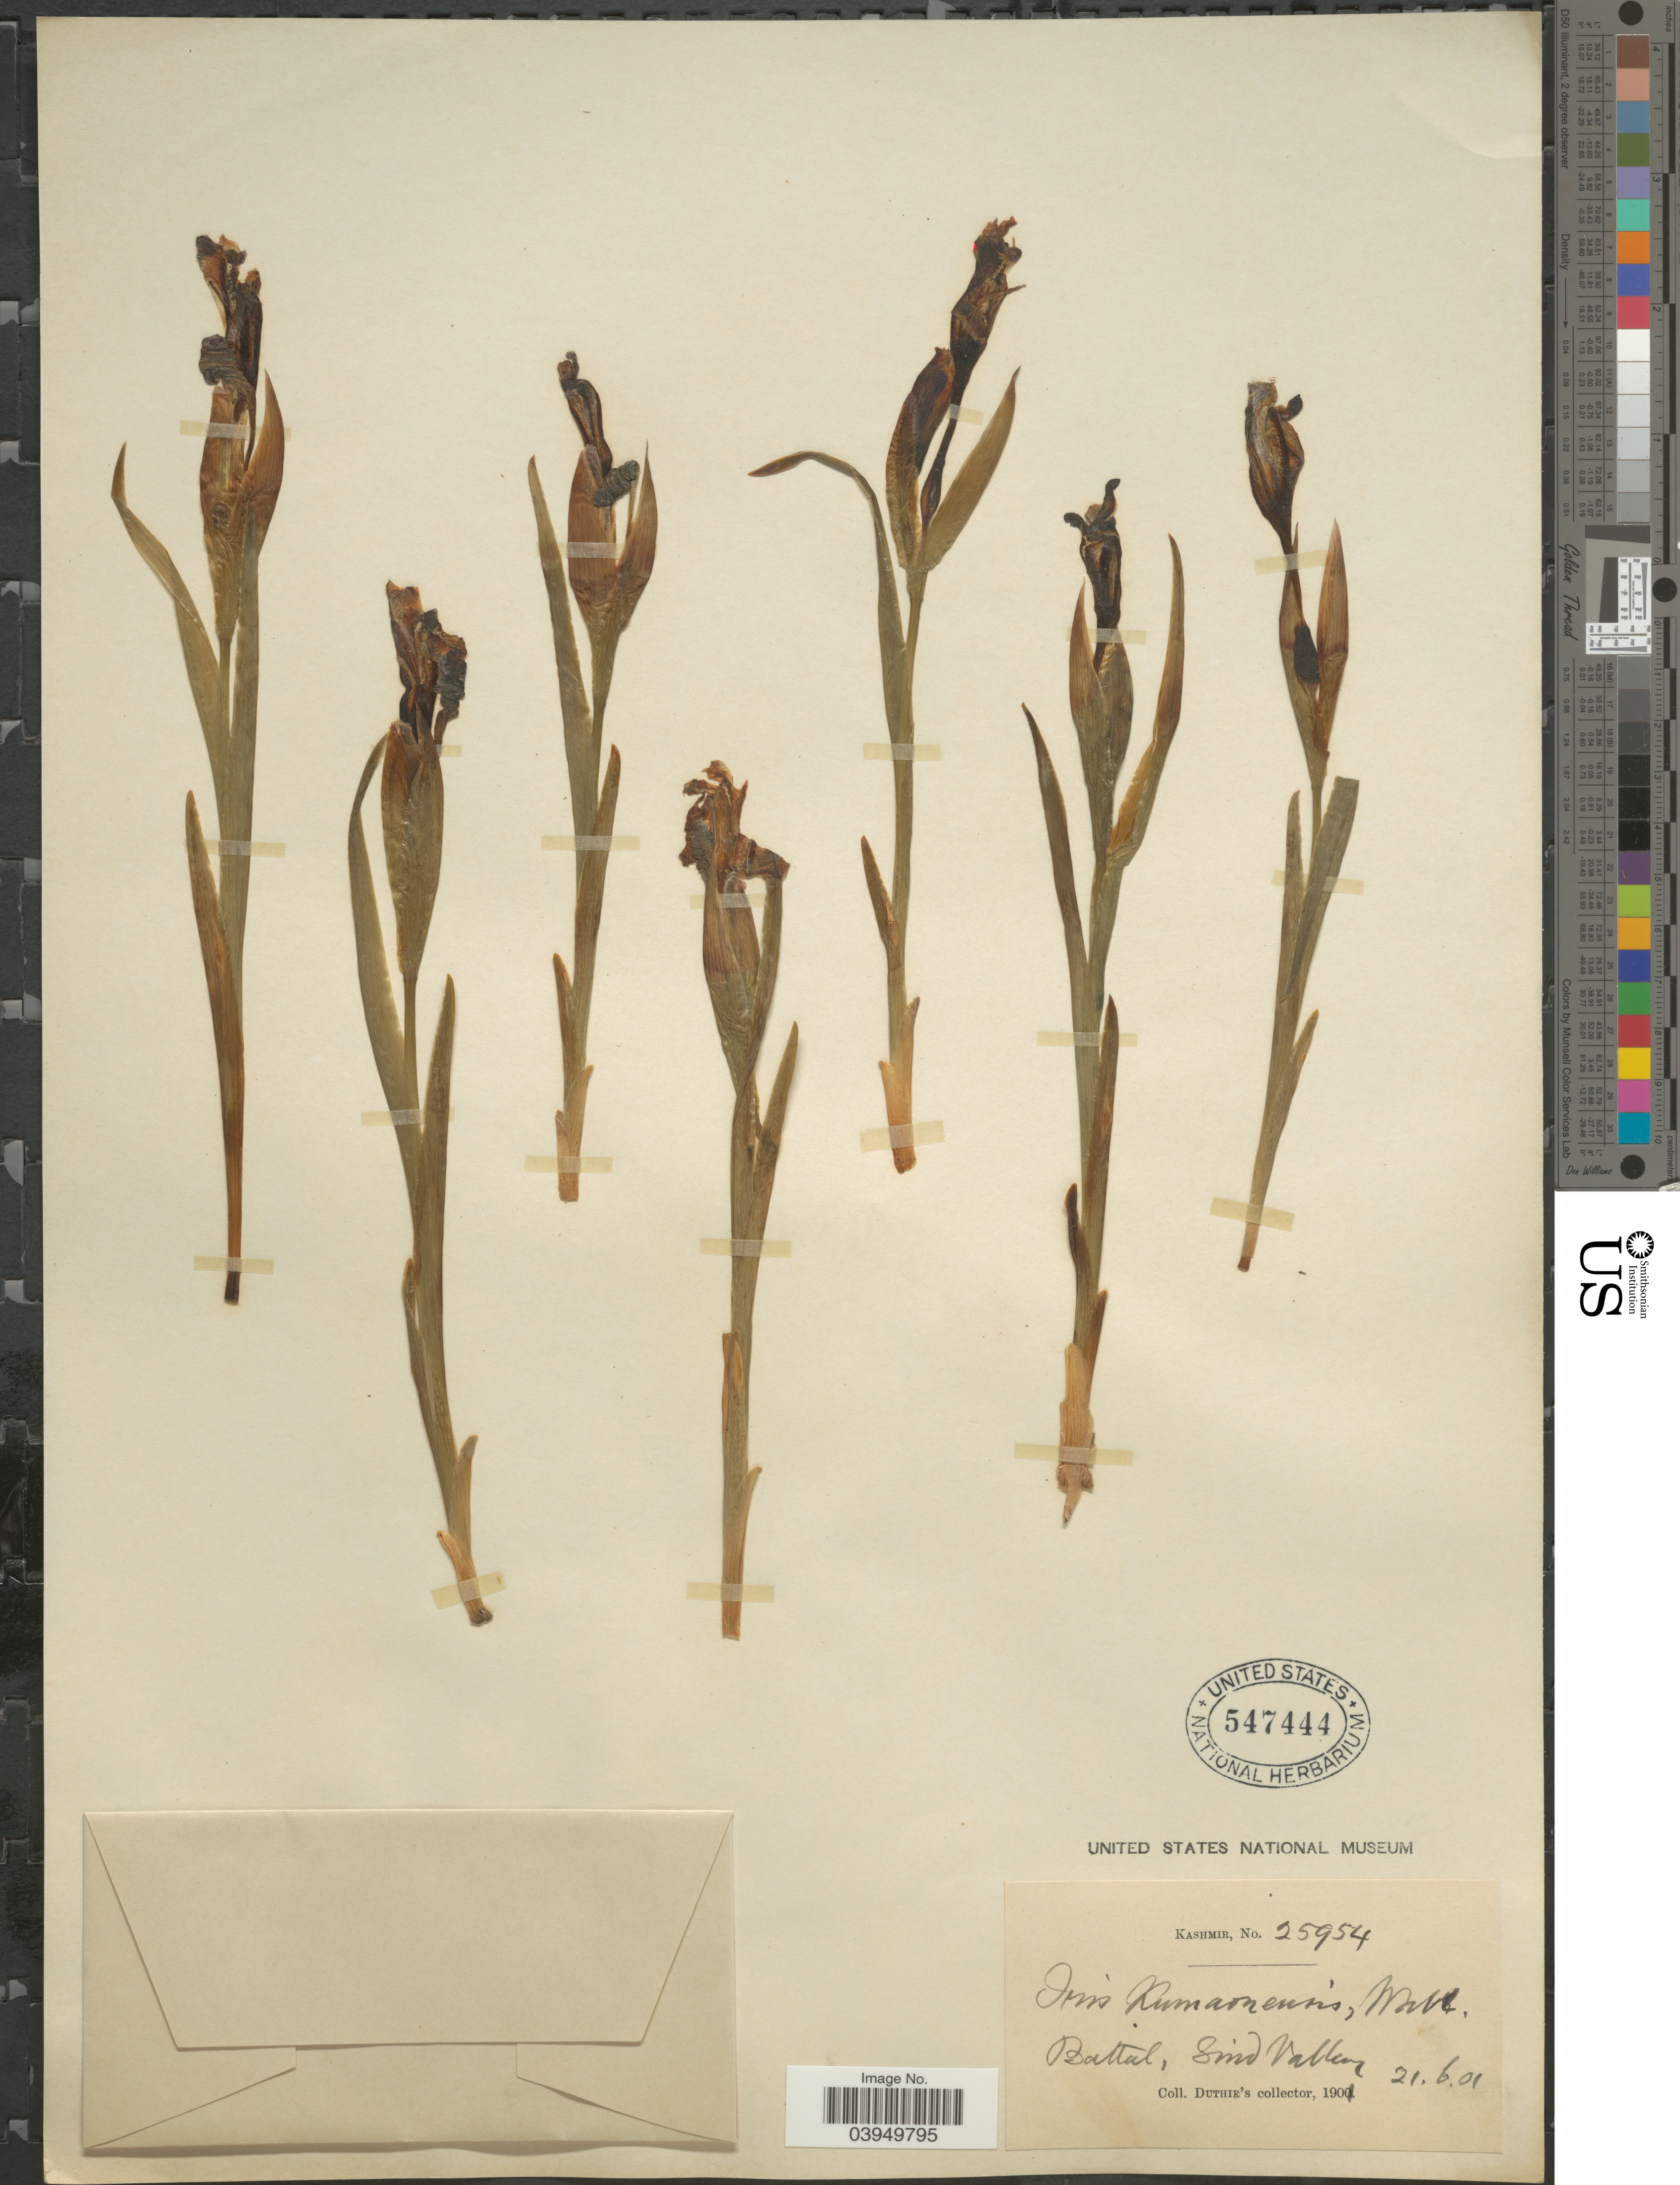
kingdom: Plantae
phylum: Tracheophyta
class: Liliopsida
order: Asparagales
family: Iridaceae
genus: Iris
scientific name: Iris kemaonensis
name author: Wall. ex D. Don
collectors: Duthie's collector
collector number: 25954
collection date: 1901-06-21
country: India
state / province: Jammu and Kashmir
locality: Kashmir. Baltal, Sind Valley.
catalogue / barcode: US 547444